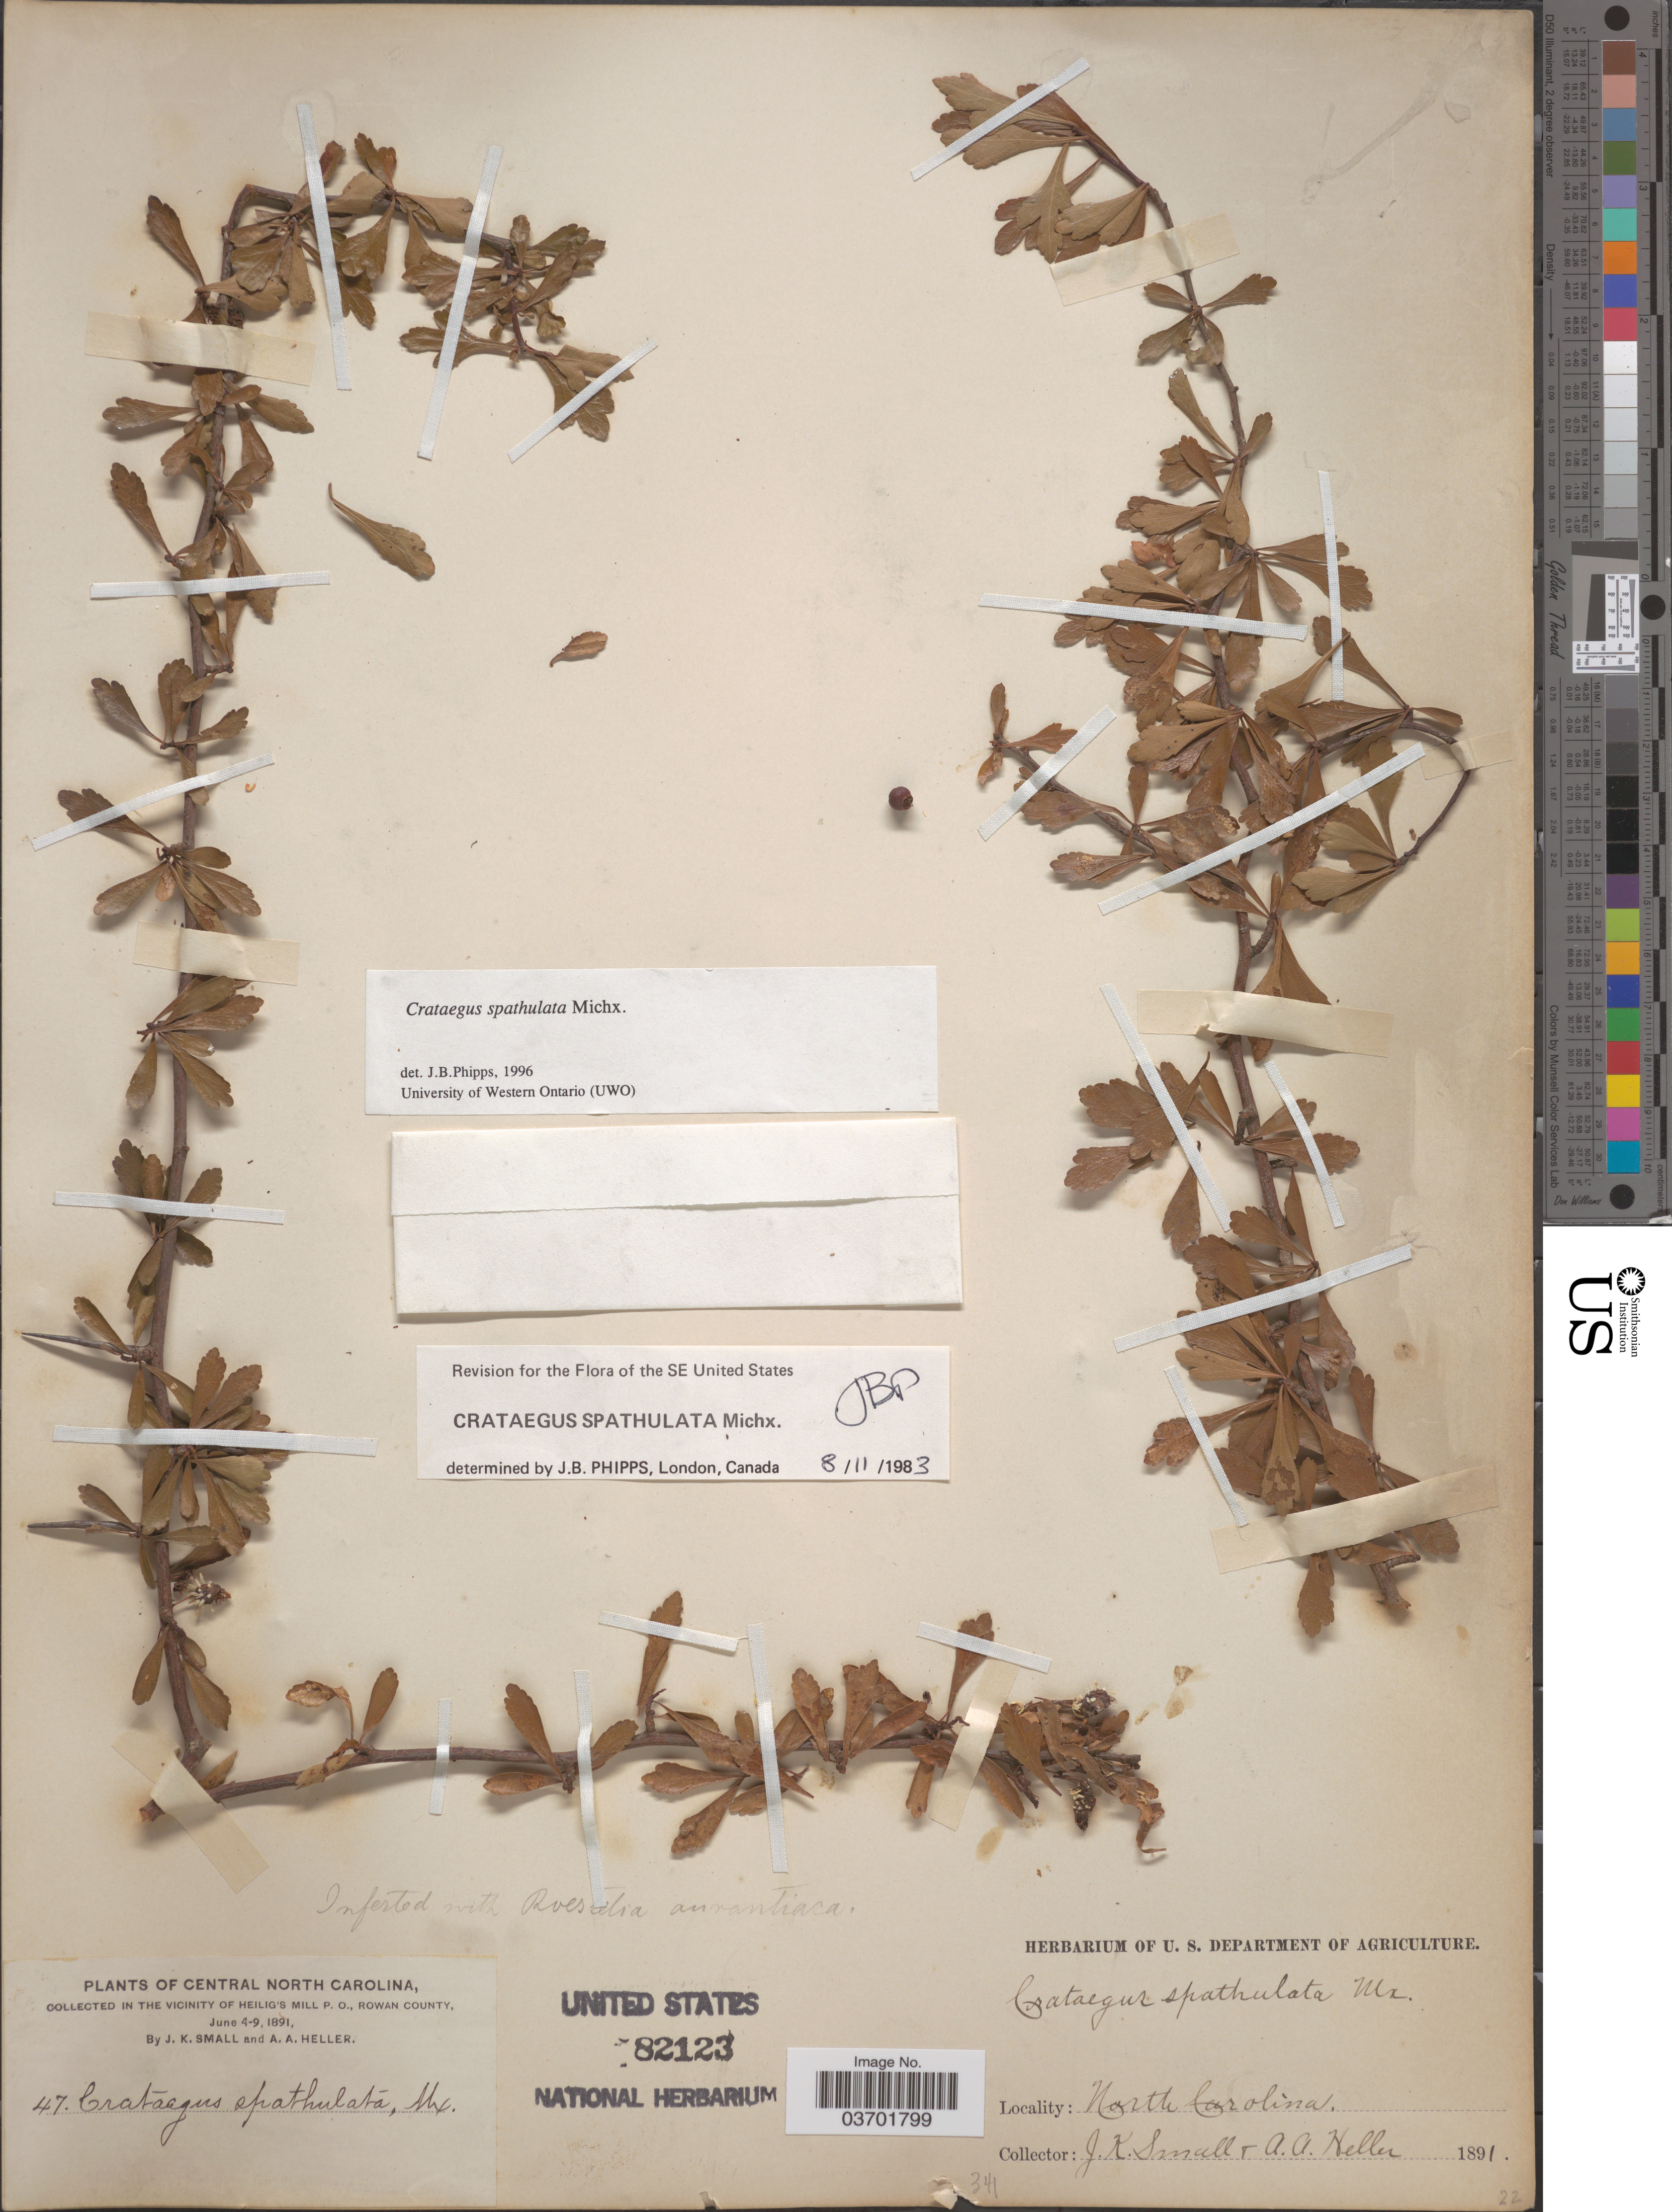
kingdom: Plantae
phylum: Tracheophyta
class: Magnoliopsida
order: Rosales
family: Rosaceae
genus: Crataegus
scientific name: Crataegus spathulata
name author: Michx.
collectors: J. K. Small & A. A. Heller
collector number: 47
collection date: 1891-06-04/1891-06-09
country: United States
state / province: North Carolina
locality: Central North Carolina. Vicinity of Heilig's Mill P. O., Rowan County.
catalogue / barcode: US 82123